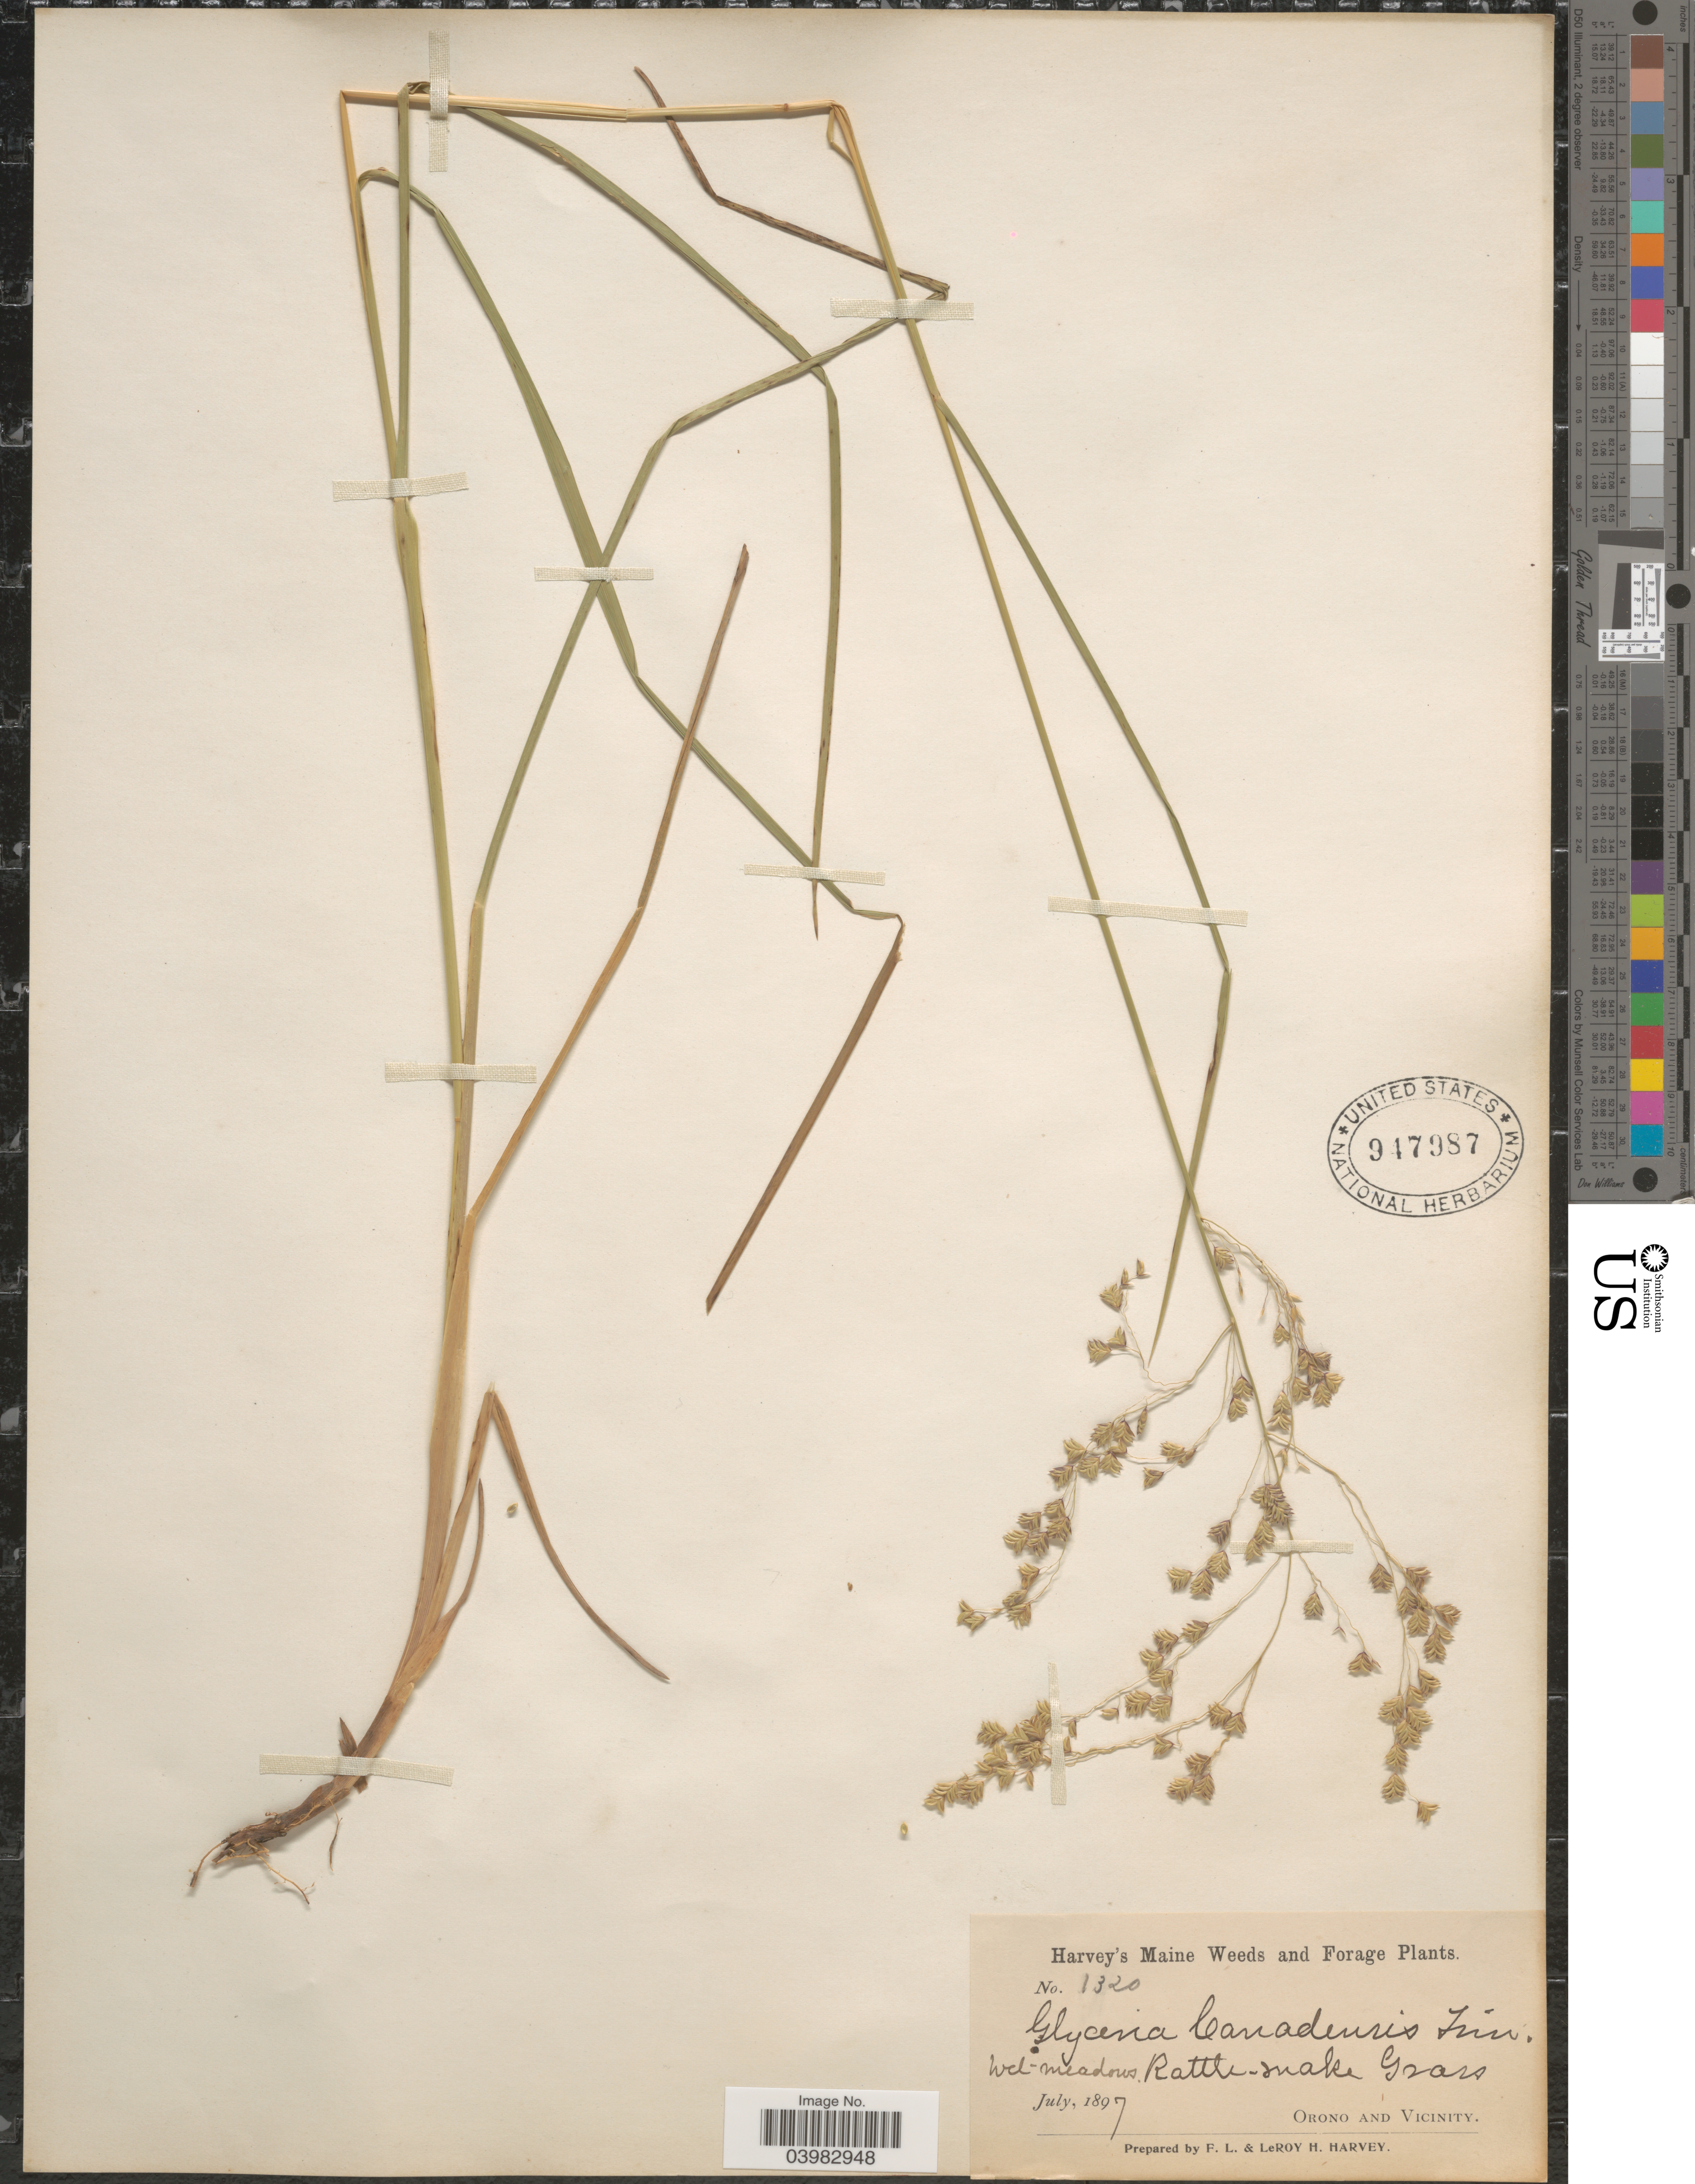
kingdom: Plantae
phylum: Tracheophyta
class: Liliopsida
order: Poales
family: Poaceae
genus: Glyceria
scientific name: Glyceria canadensis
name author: (Michx.) Trin.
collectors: F. L. Harvey & L. H. Harvey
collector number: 1320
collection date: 1897-07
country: United States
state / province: Maine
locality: Orono and Vicinity.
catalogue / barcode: US 947987